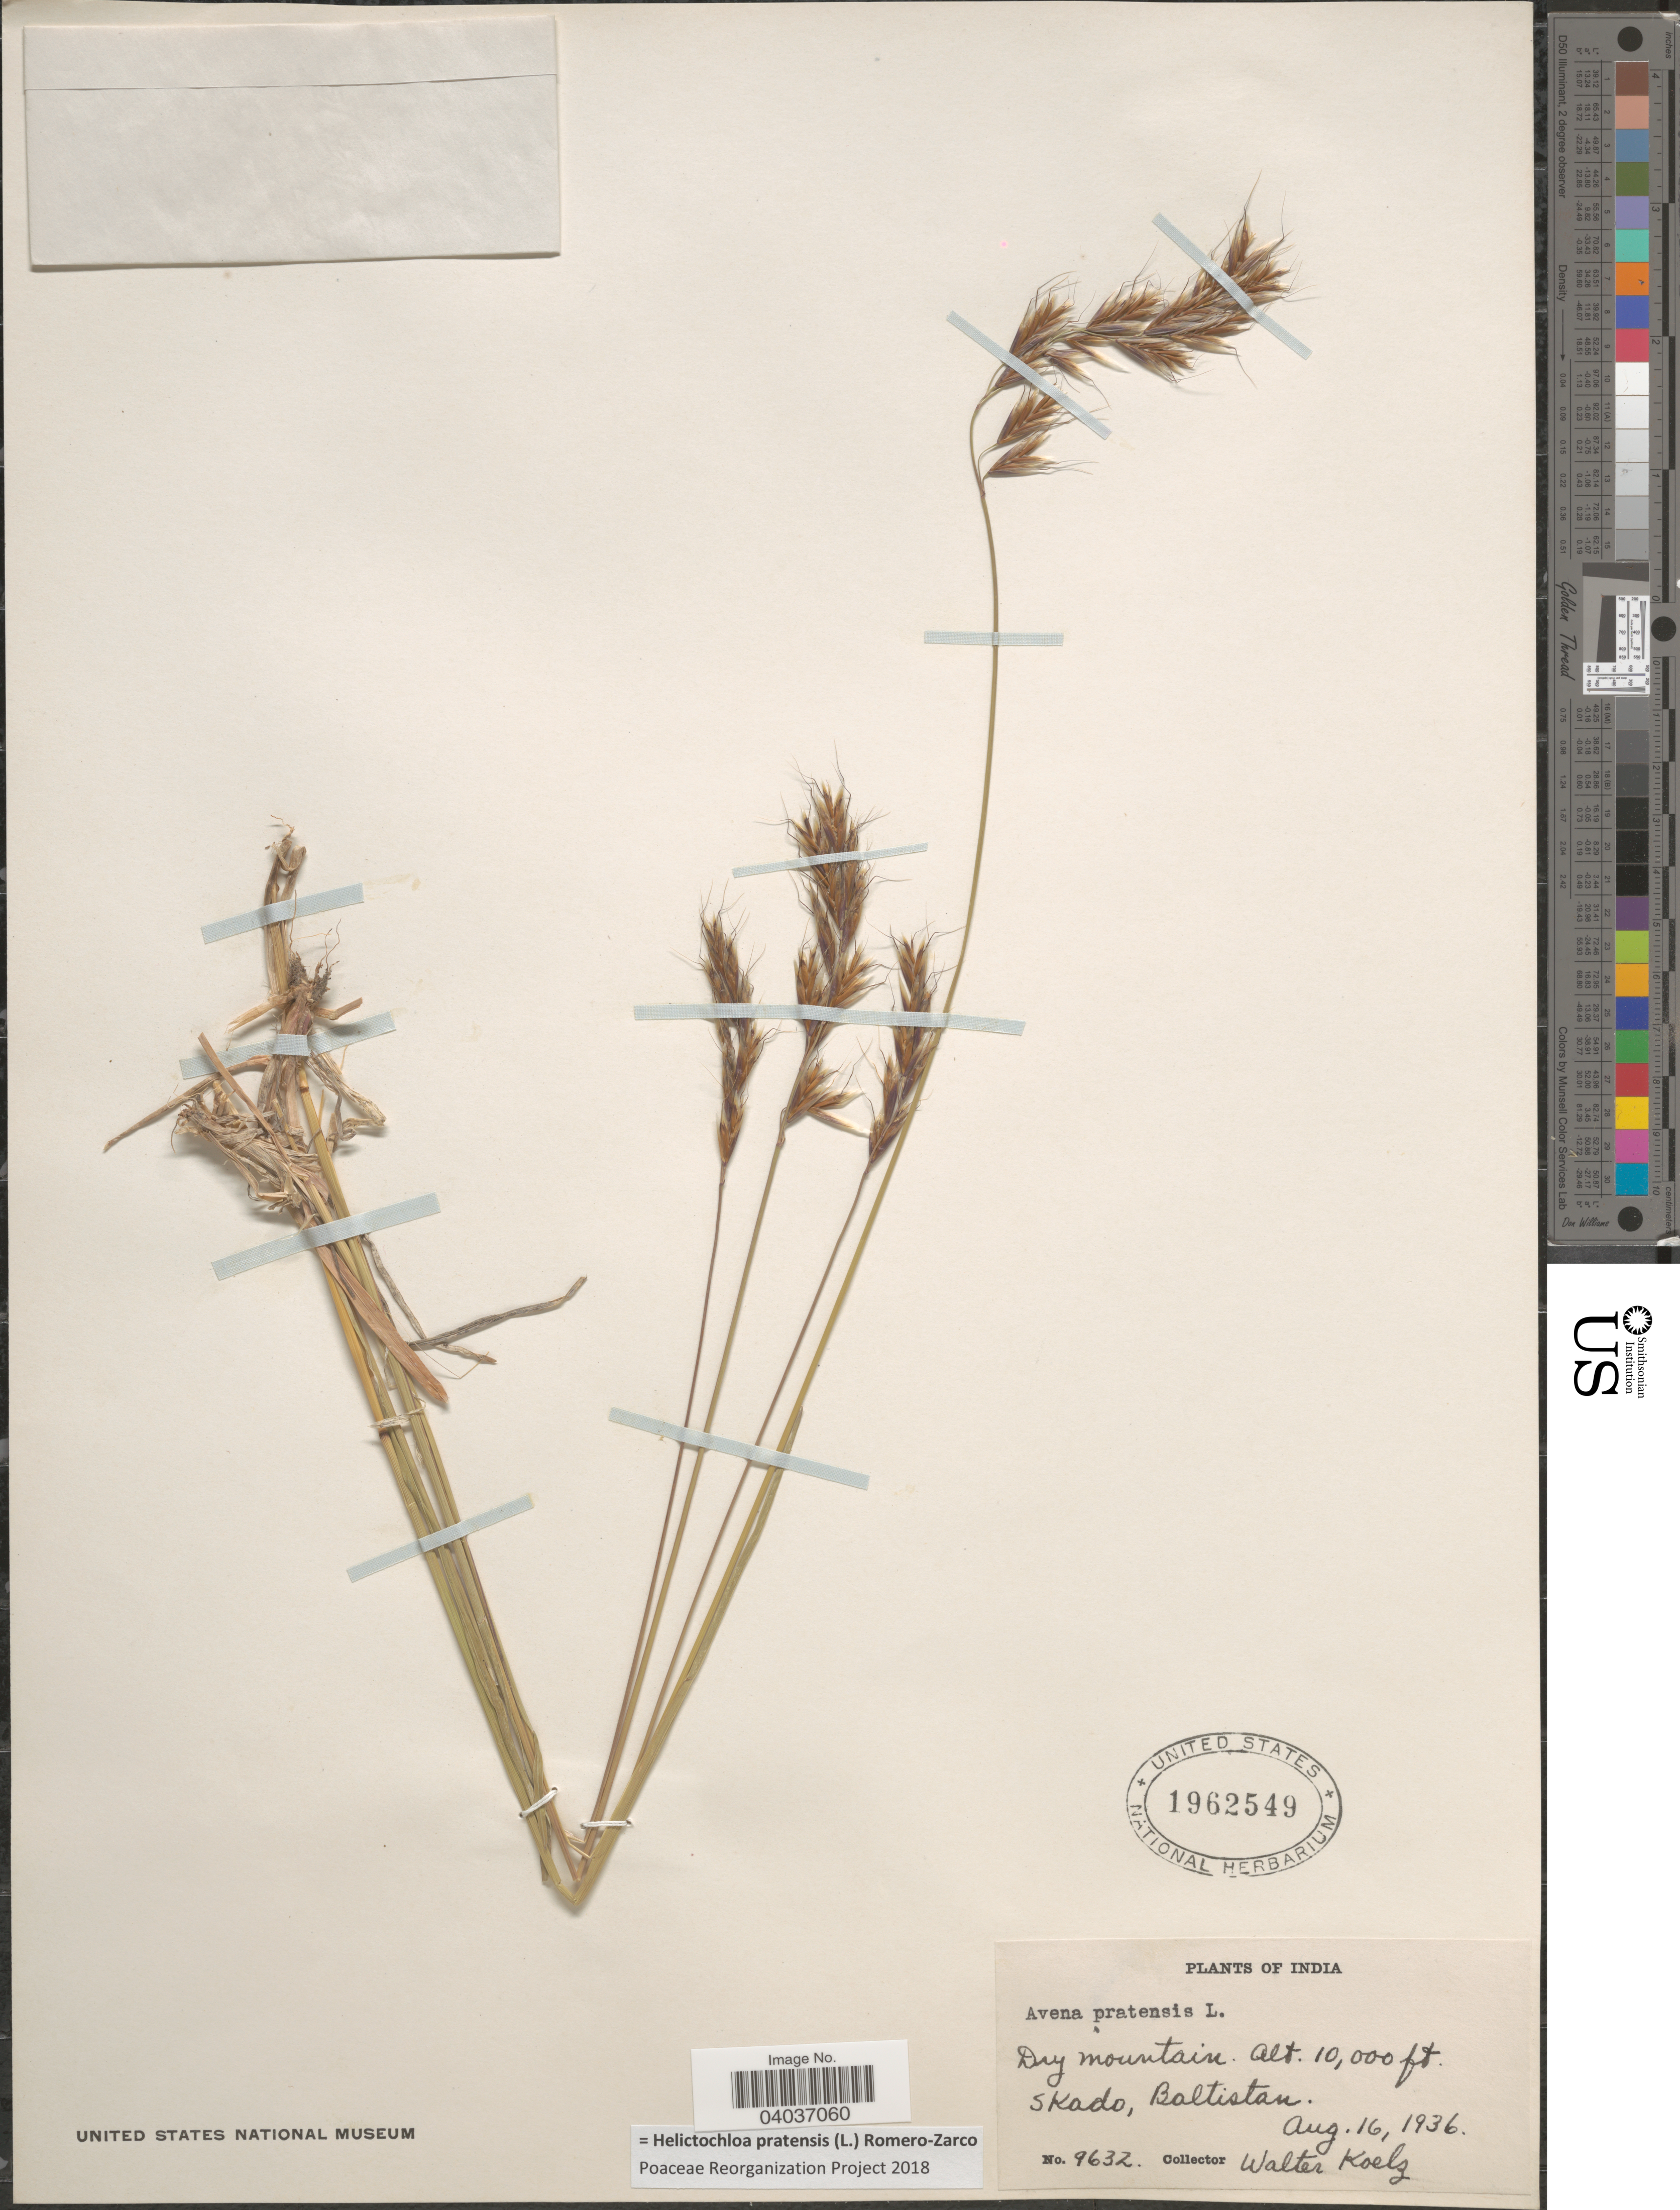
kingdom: Plantae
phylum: Tracheophyta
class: Liliopsida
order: Poales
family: Poaceae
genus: Helictochloa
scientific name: Helictochloa pratensis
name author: (L.) Romero-Zarco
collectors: W. N. Koelz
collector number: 9632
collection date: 1936-08-16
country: Pakistan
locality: Dry mountain. Skado, Baltistan.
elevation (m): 3048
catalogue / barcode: US 1962549